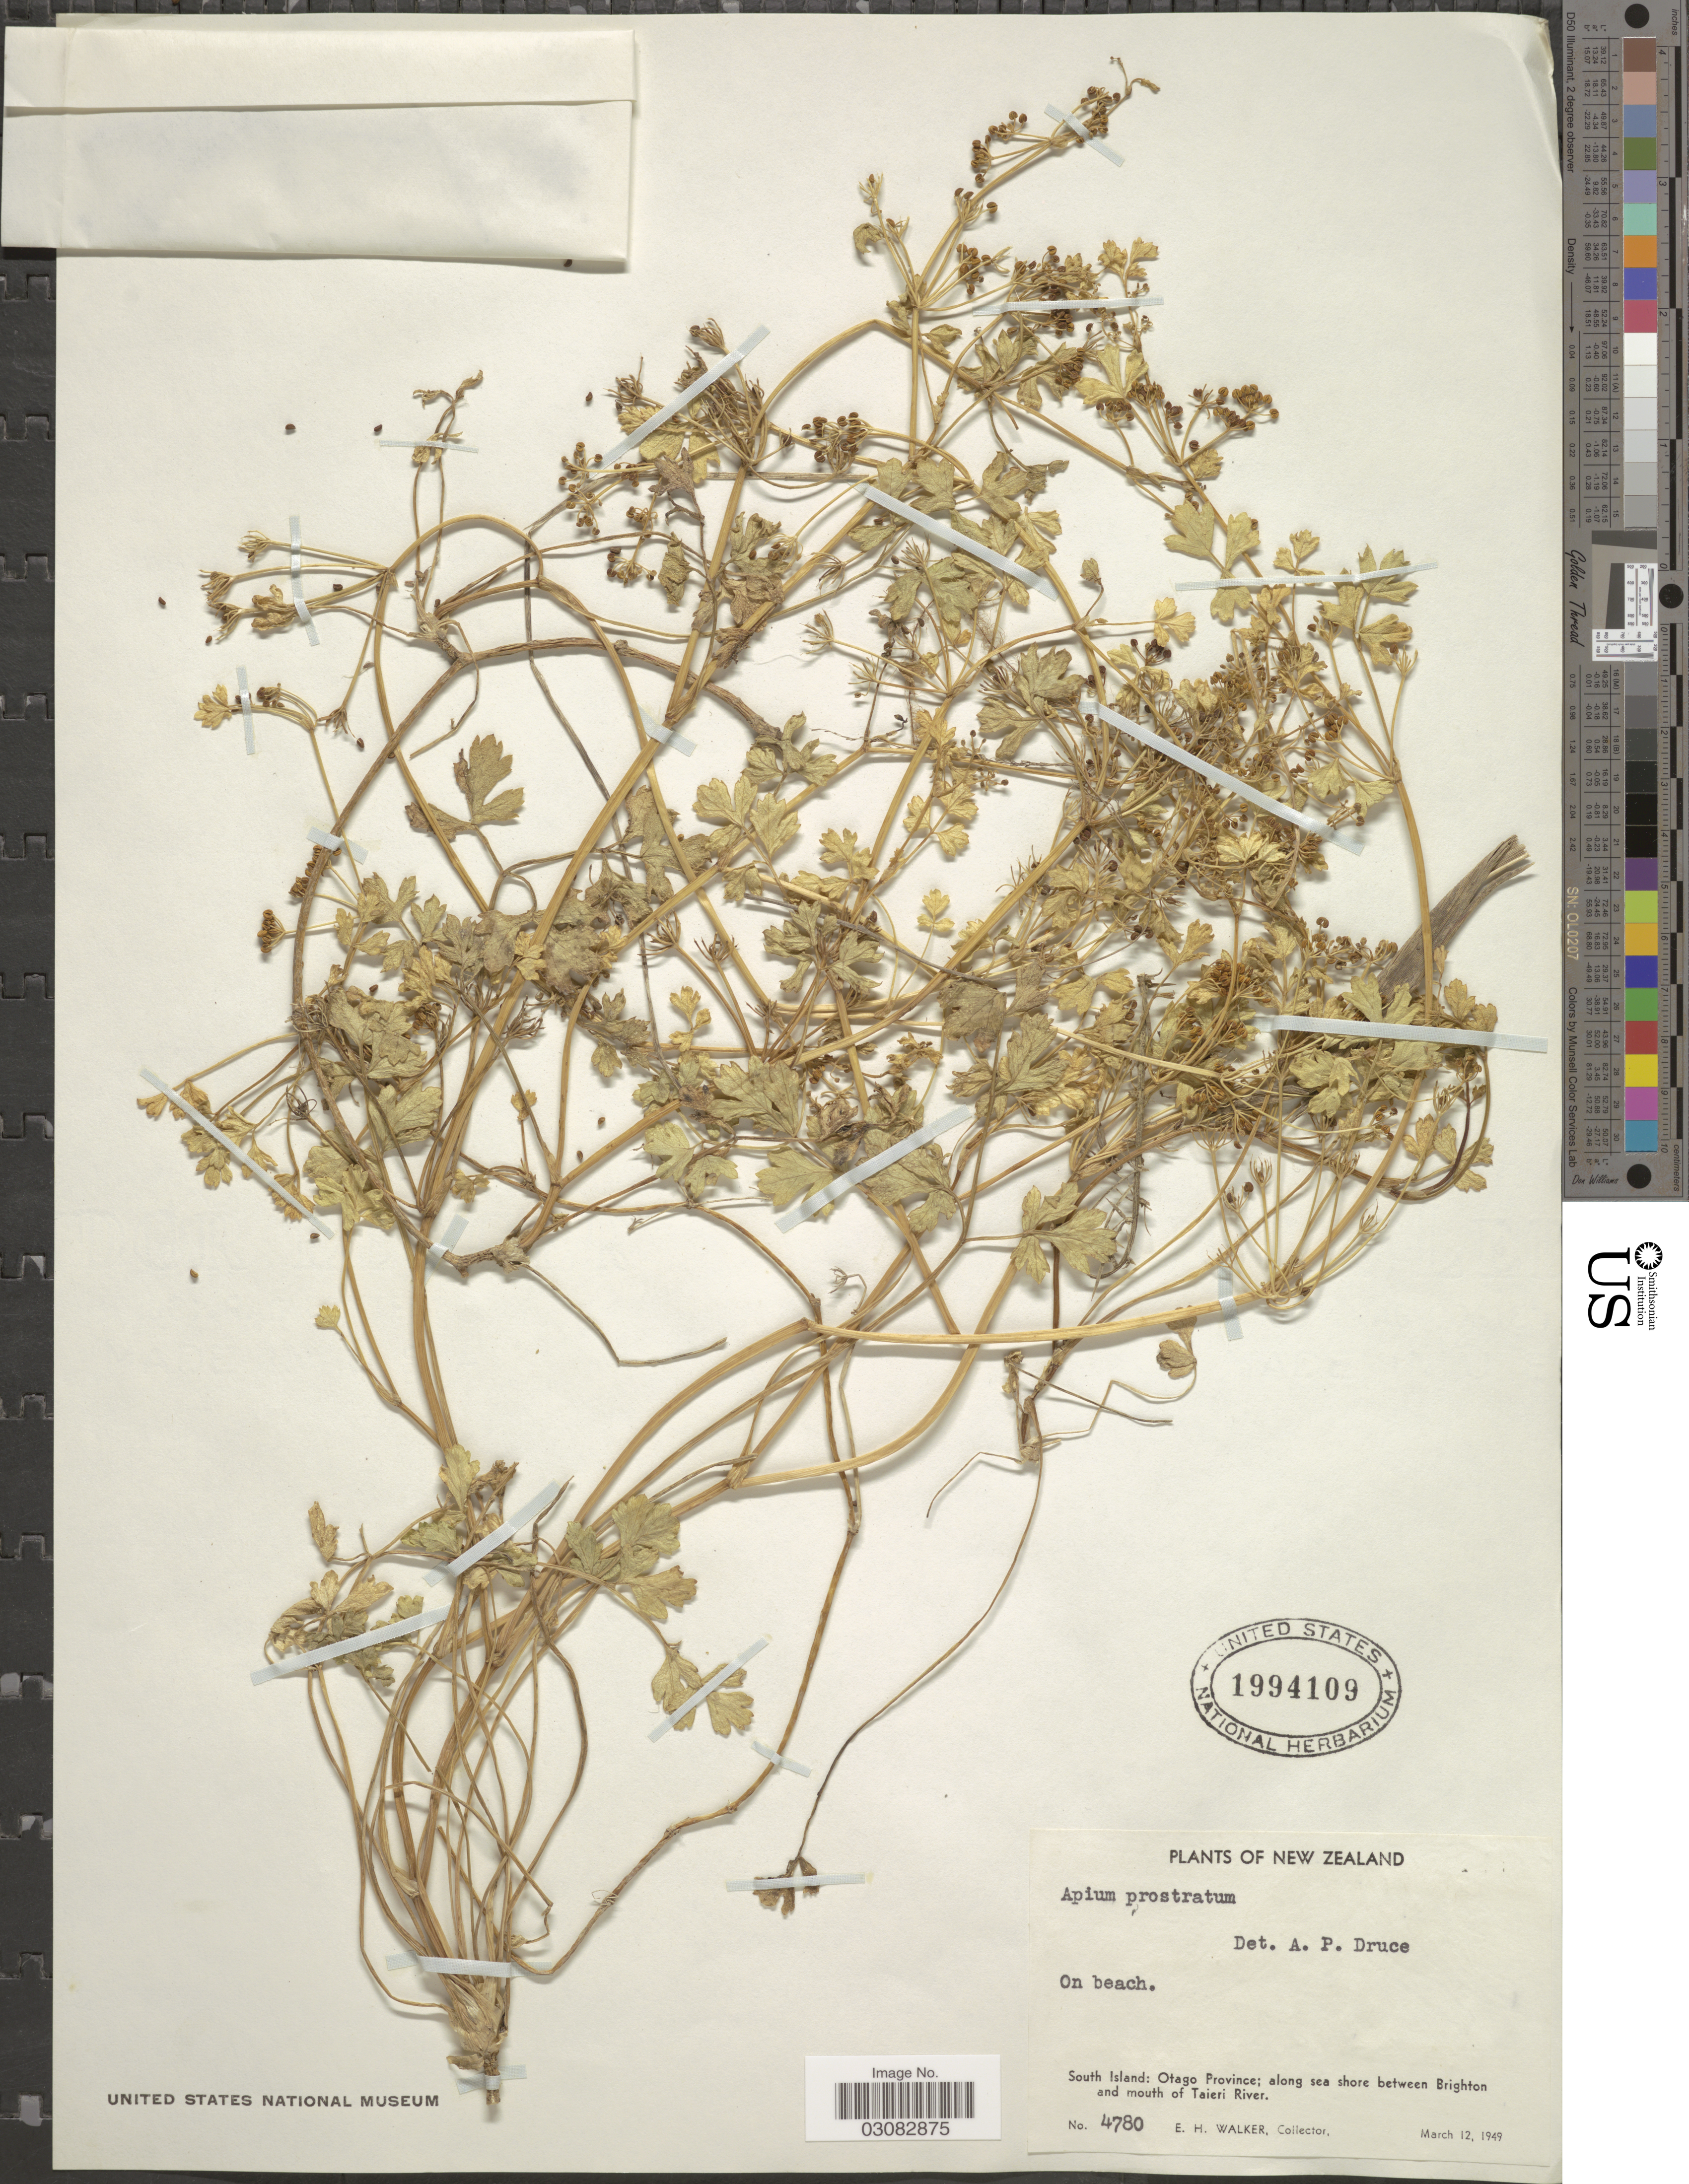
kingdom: Plantae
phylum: Tracheophyta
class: Magnoliopsida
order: Apiales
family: Apiaceae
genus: Apium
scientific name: Apium prostratum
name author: Labill. ex Vent.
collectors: E. H. Walker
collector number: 4780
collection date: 1949-03-12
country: New Zealand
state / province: Otago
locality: South Island: Otago Province; along sea shore between Brighton and mouth of Taieri River.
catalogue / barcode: US 1994109